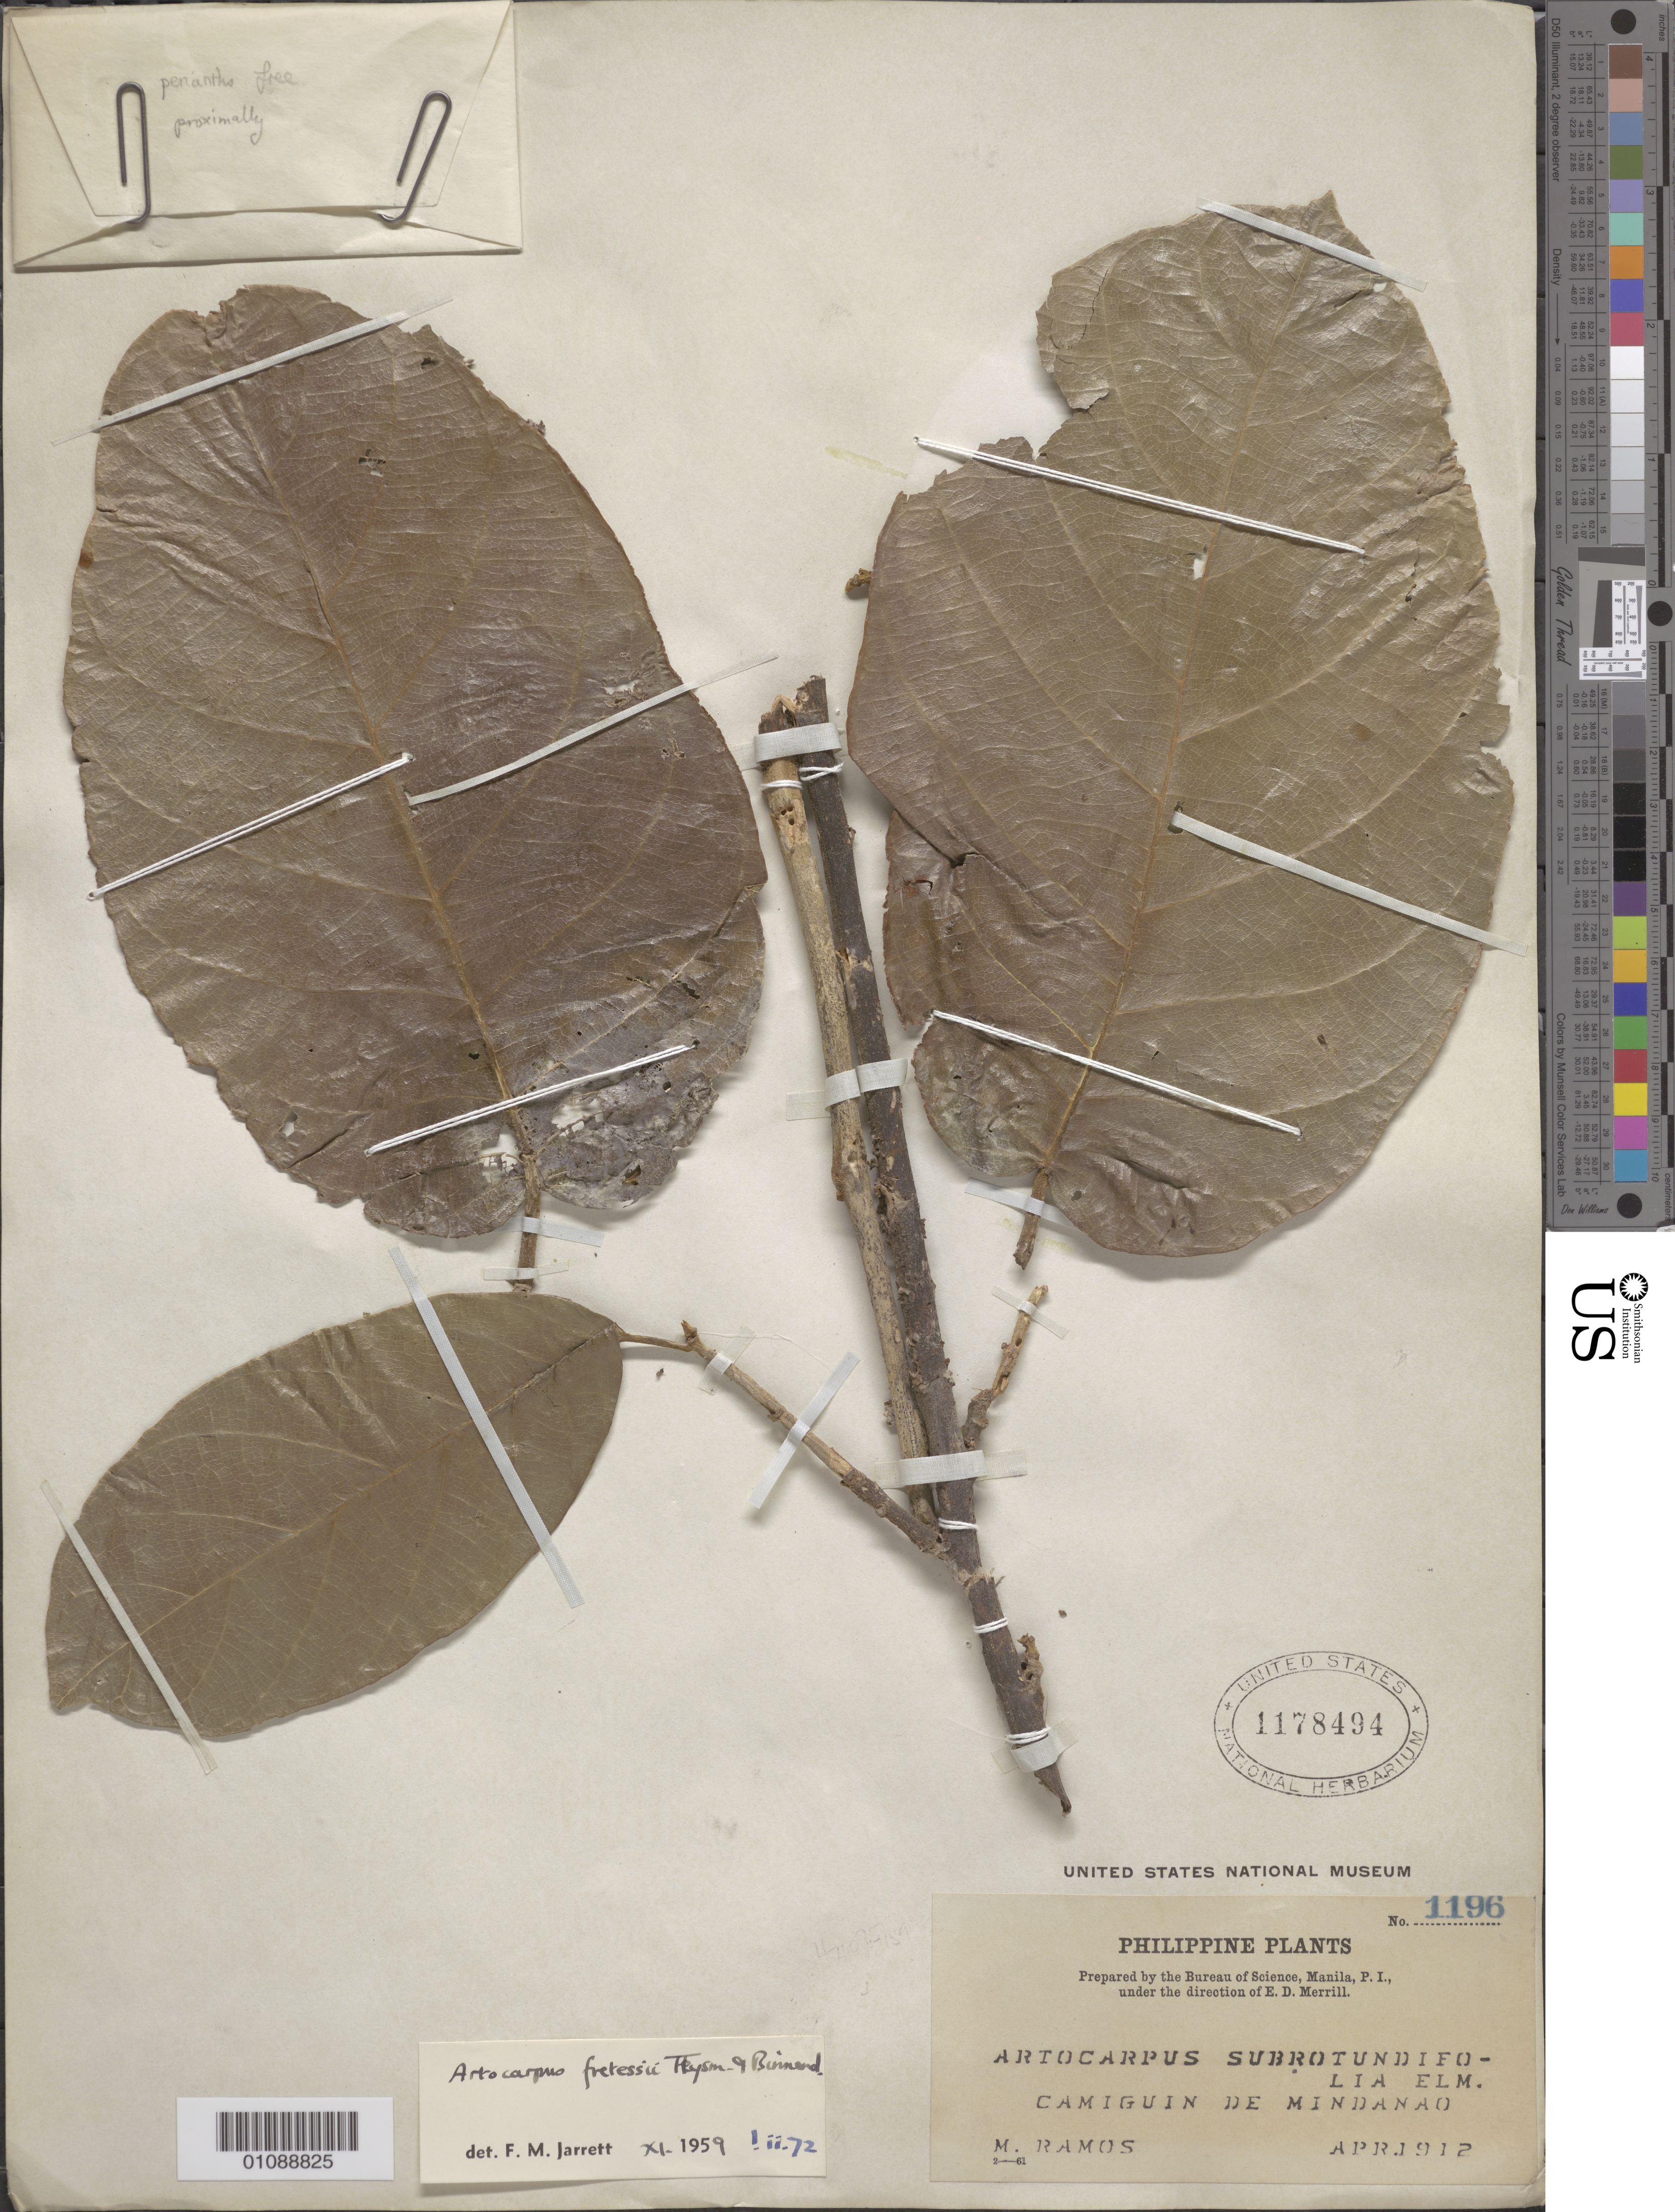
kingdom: Plantae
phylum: Tracheophyta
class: Magnoliopsida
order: Rosales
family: Moraceae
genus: Artocarpus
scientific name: Artocarpus fretessii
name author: Teijsm. & Binn. ex Hassk.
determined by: Jarrett, Frances M.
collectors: M. Ramos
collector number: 1196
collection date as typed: Apr 1912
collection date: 1912-04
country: Philippines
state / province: Northern Mindanao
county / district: Camiguin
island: Mindanao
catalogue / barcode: US 1178494